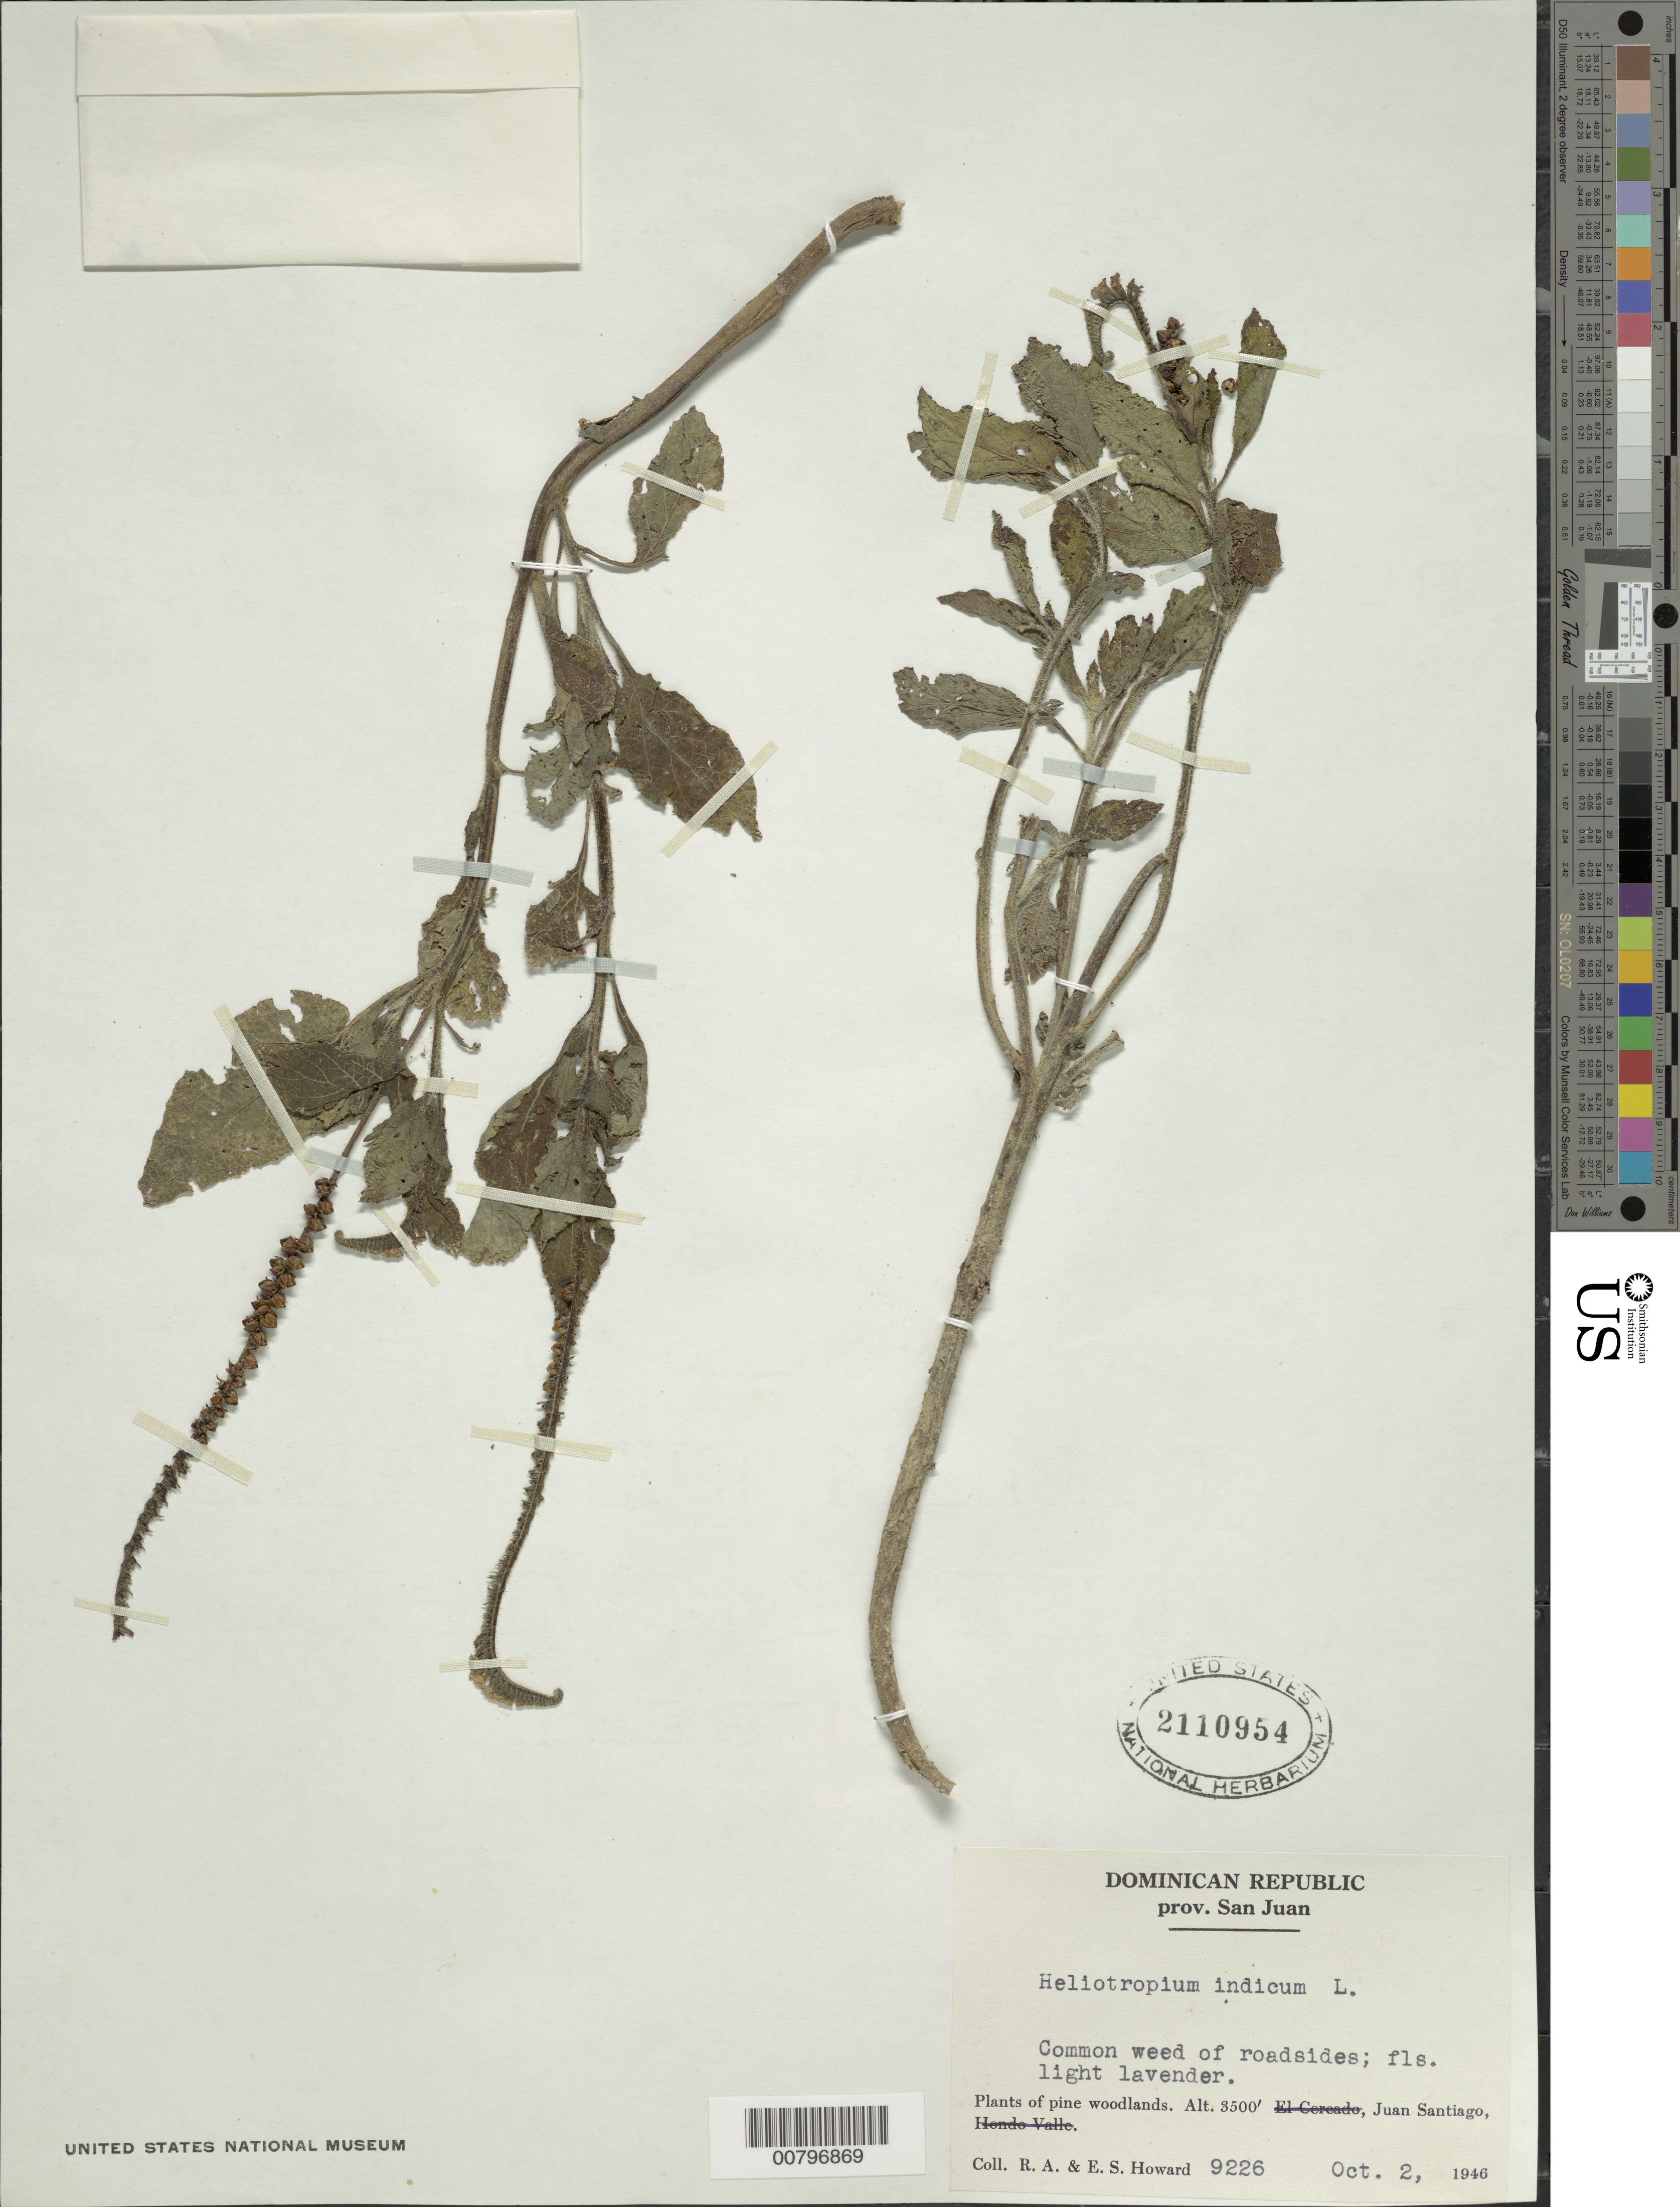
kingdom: Plantae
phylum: Tracheophyta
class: Magnoliopsida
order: Boraginales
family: Heliotropiaceae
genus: Heliotropium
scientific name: Heliotropium indicum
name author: L.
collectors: R. A. Howard & E. S. Howard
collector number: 9226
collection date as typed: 02 Oct 1946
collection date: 1946-10-02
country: Dominican Republic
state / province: San Juan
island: Hispaniola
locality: Juan Santiago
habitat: Roadside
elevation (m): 1067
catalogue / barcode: US 2110954